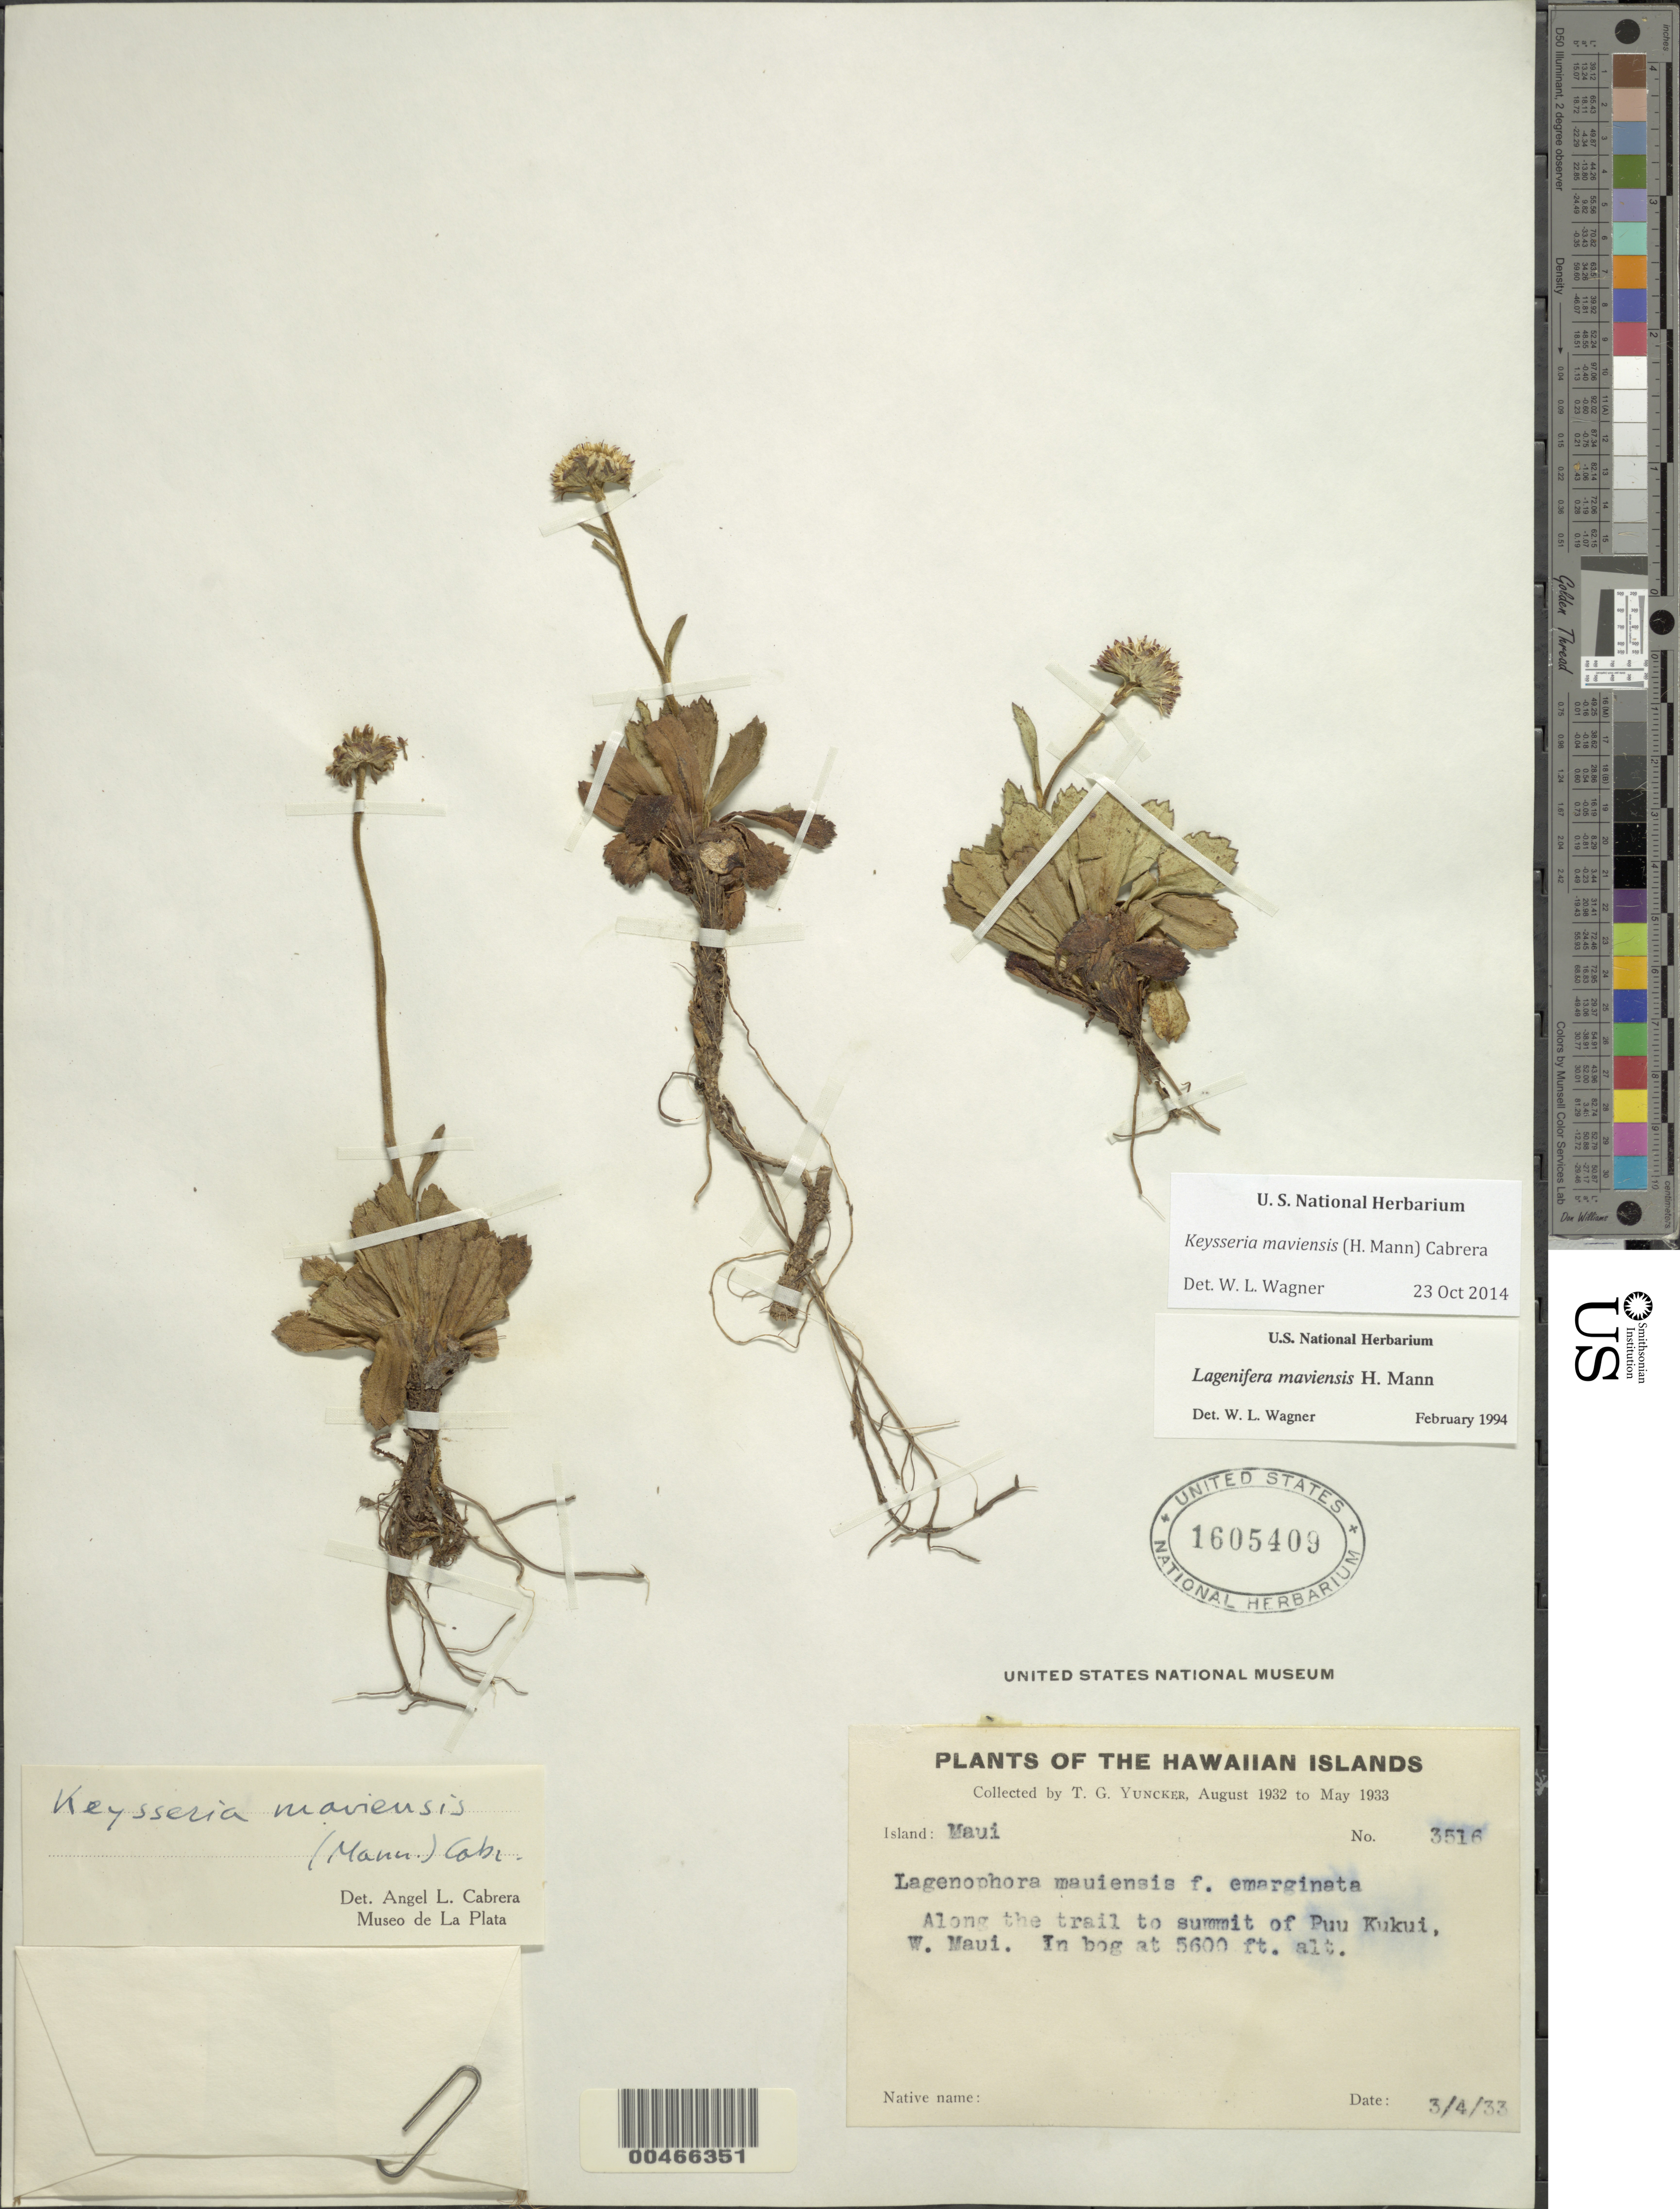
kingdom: Plantae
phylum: Tracheophyta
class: Magnoliopsida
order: Asterales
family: Asteraceae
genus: Keysseria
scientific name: Keysseria maviensis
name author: (H. Mann) Cabrera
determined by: Wagner, W. L., (BOT), Smithsonian Institution - National Museum of Natural History (UNITED STATES)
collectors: T. G. Yuncker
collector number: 3516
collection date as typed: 4 Mar 1933 to 3 Apr 1933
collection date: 1933-03-04/1933-04-03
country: United States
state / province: Hawaii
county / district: Maui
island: Maui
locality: Along the trail to summit of Puu Kukui, W Maui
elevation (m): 1707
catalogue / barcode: US 1605409